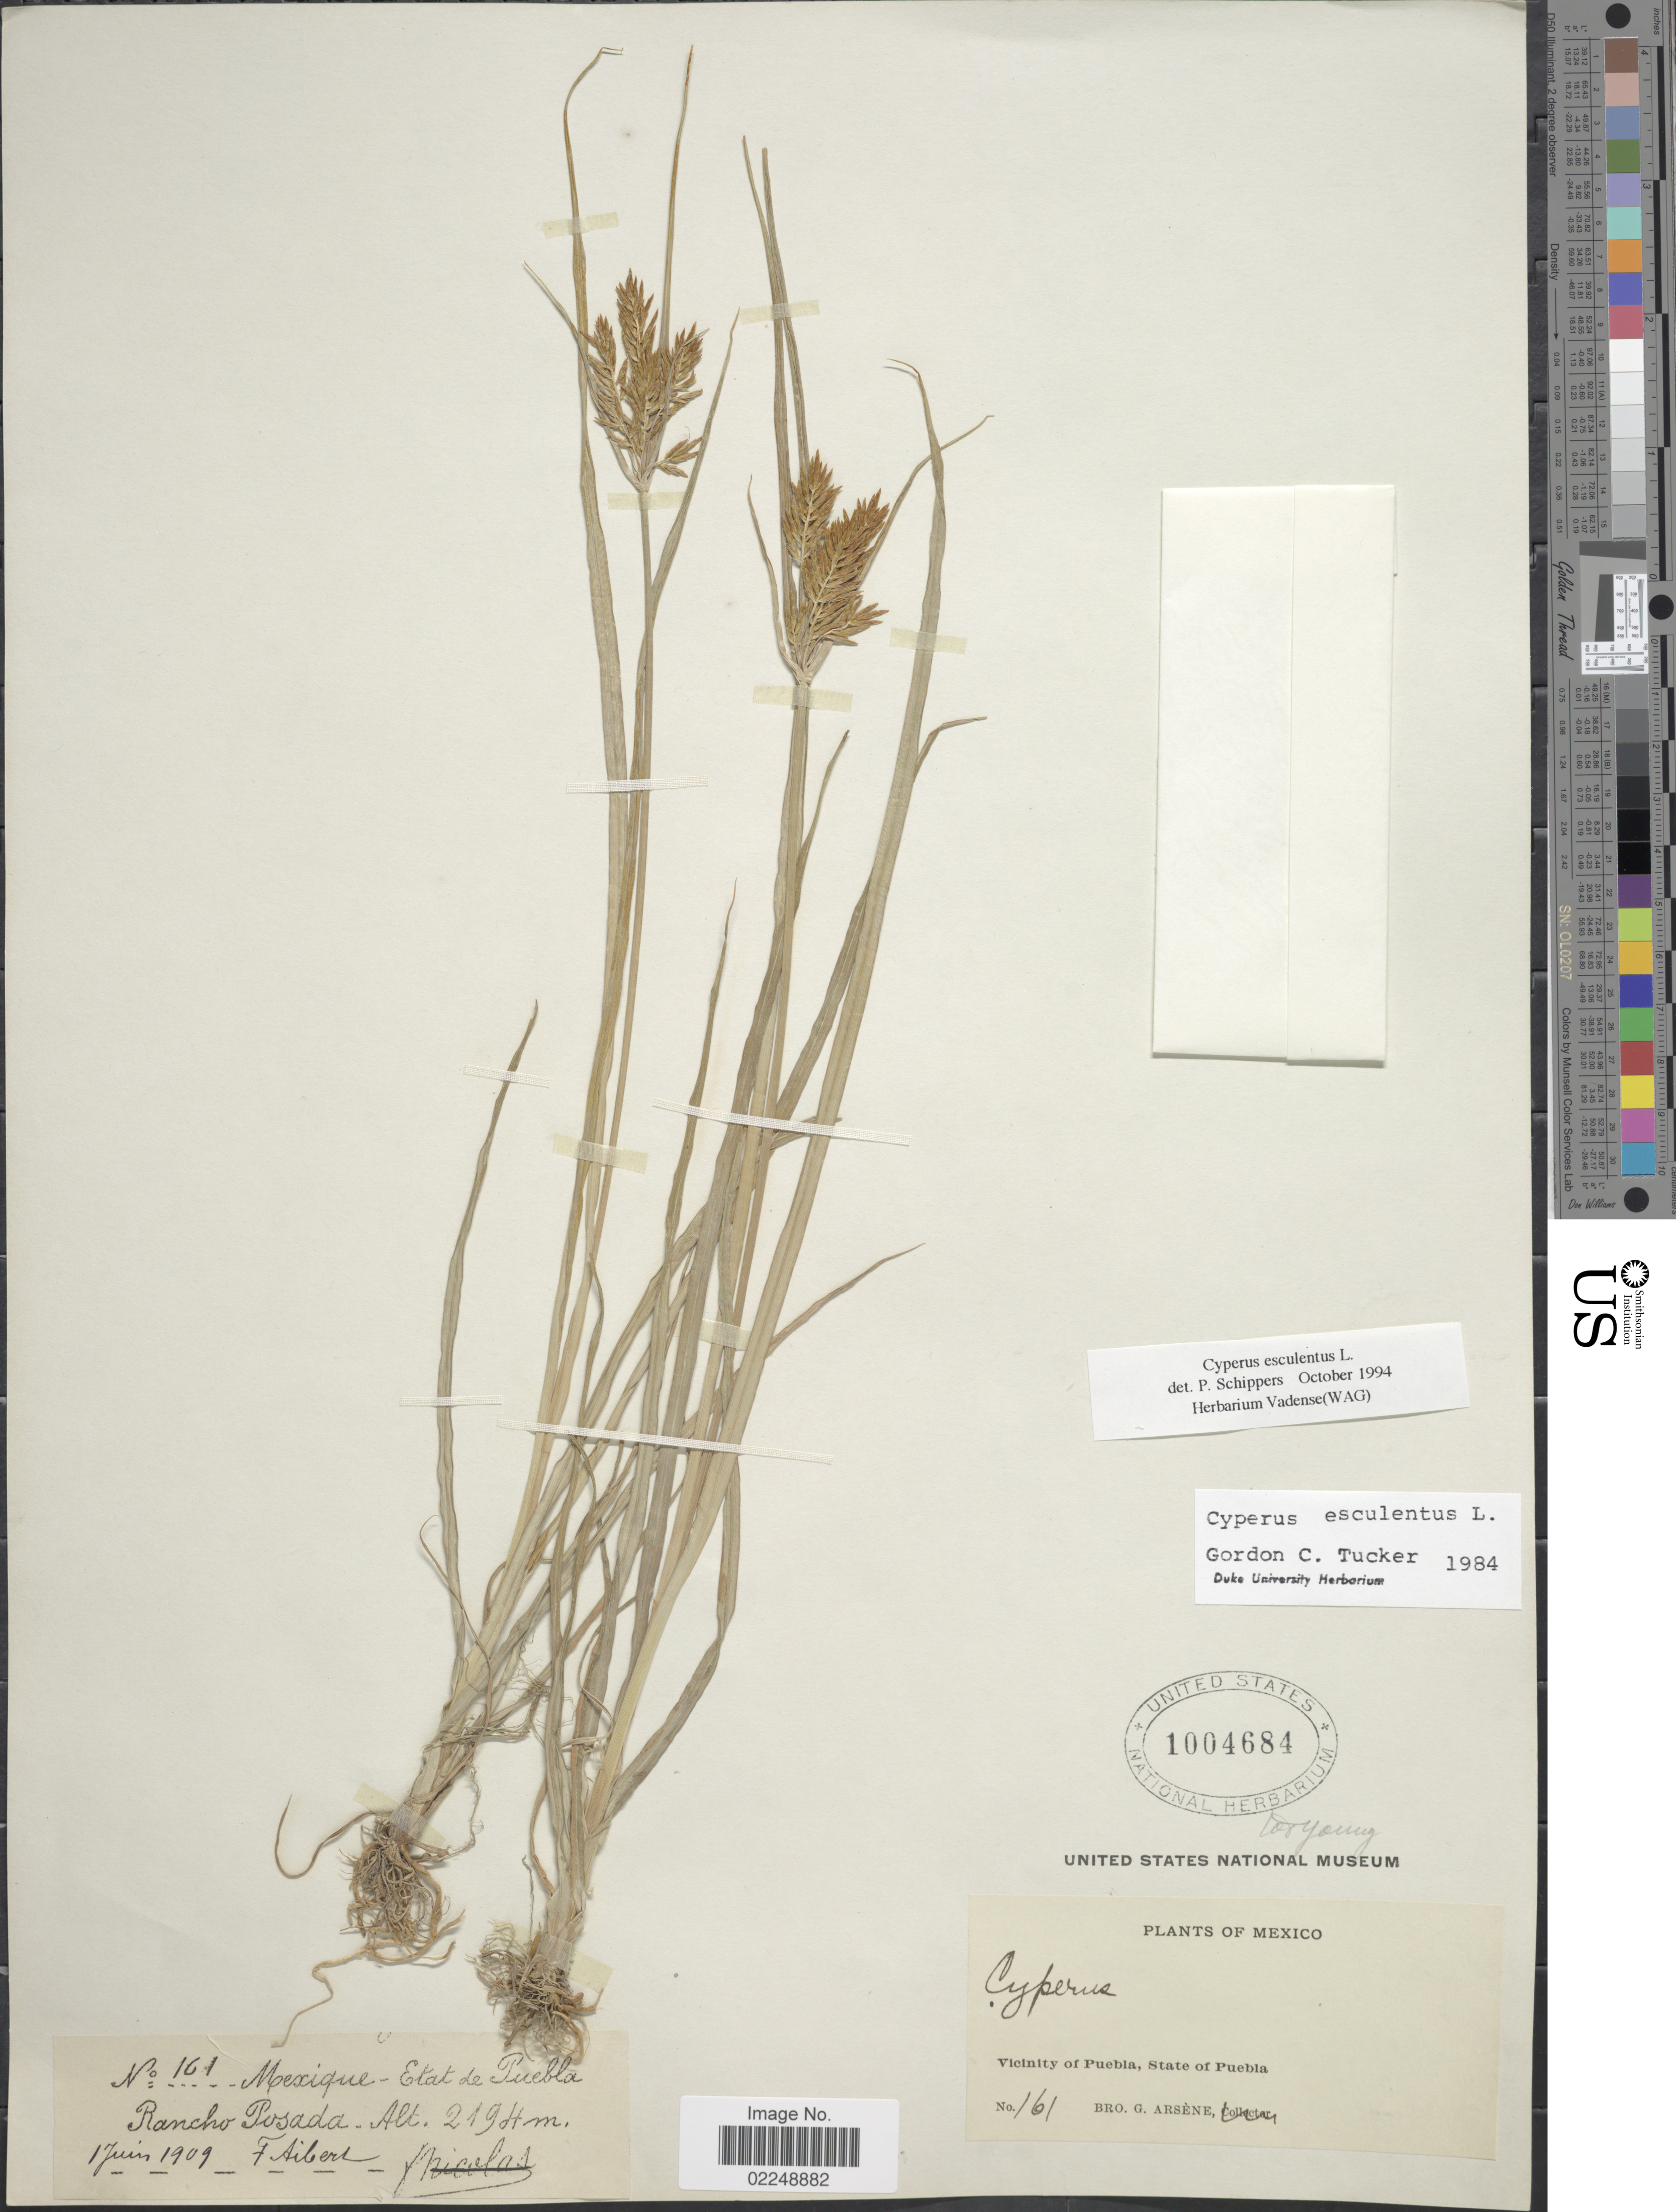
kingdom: Plantae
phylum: Tracheophyta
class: Liliopsida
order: Poales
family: Cyperaceae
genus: Cyperus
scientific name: Cyperus esculentus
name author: L.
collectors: Bro. G. Arsène & B. Aibert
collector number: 161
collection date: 1909-06-17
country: Mexico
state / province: Puebla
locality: Vicinity of Puebla, Rancho Posada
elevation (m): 2194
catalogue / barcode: US 1004684